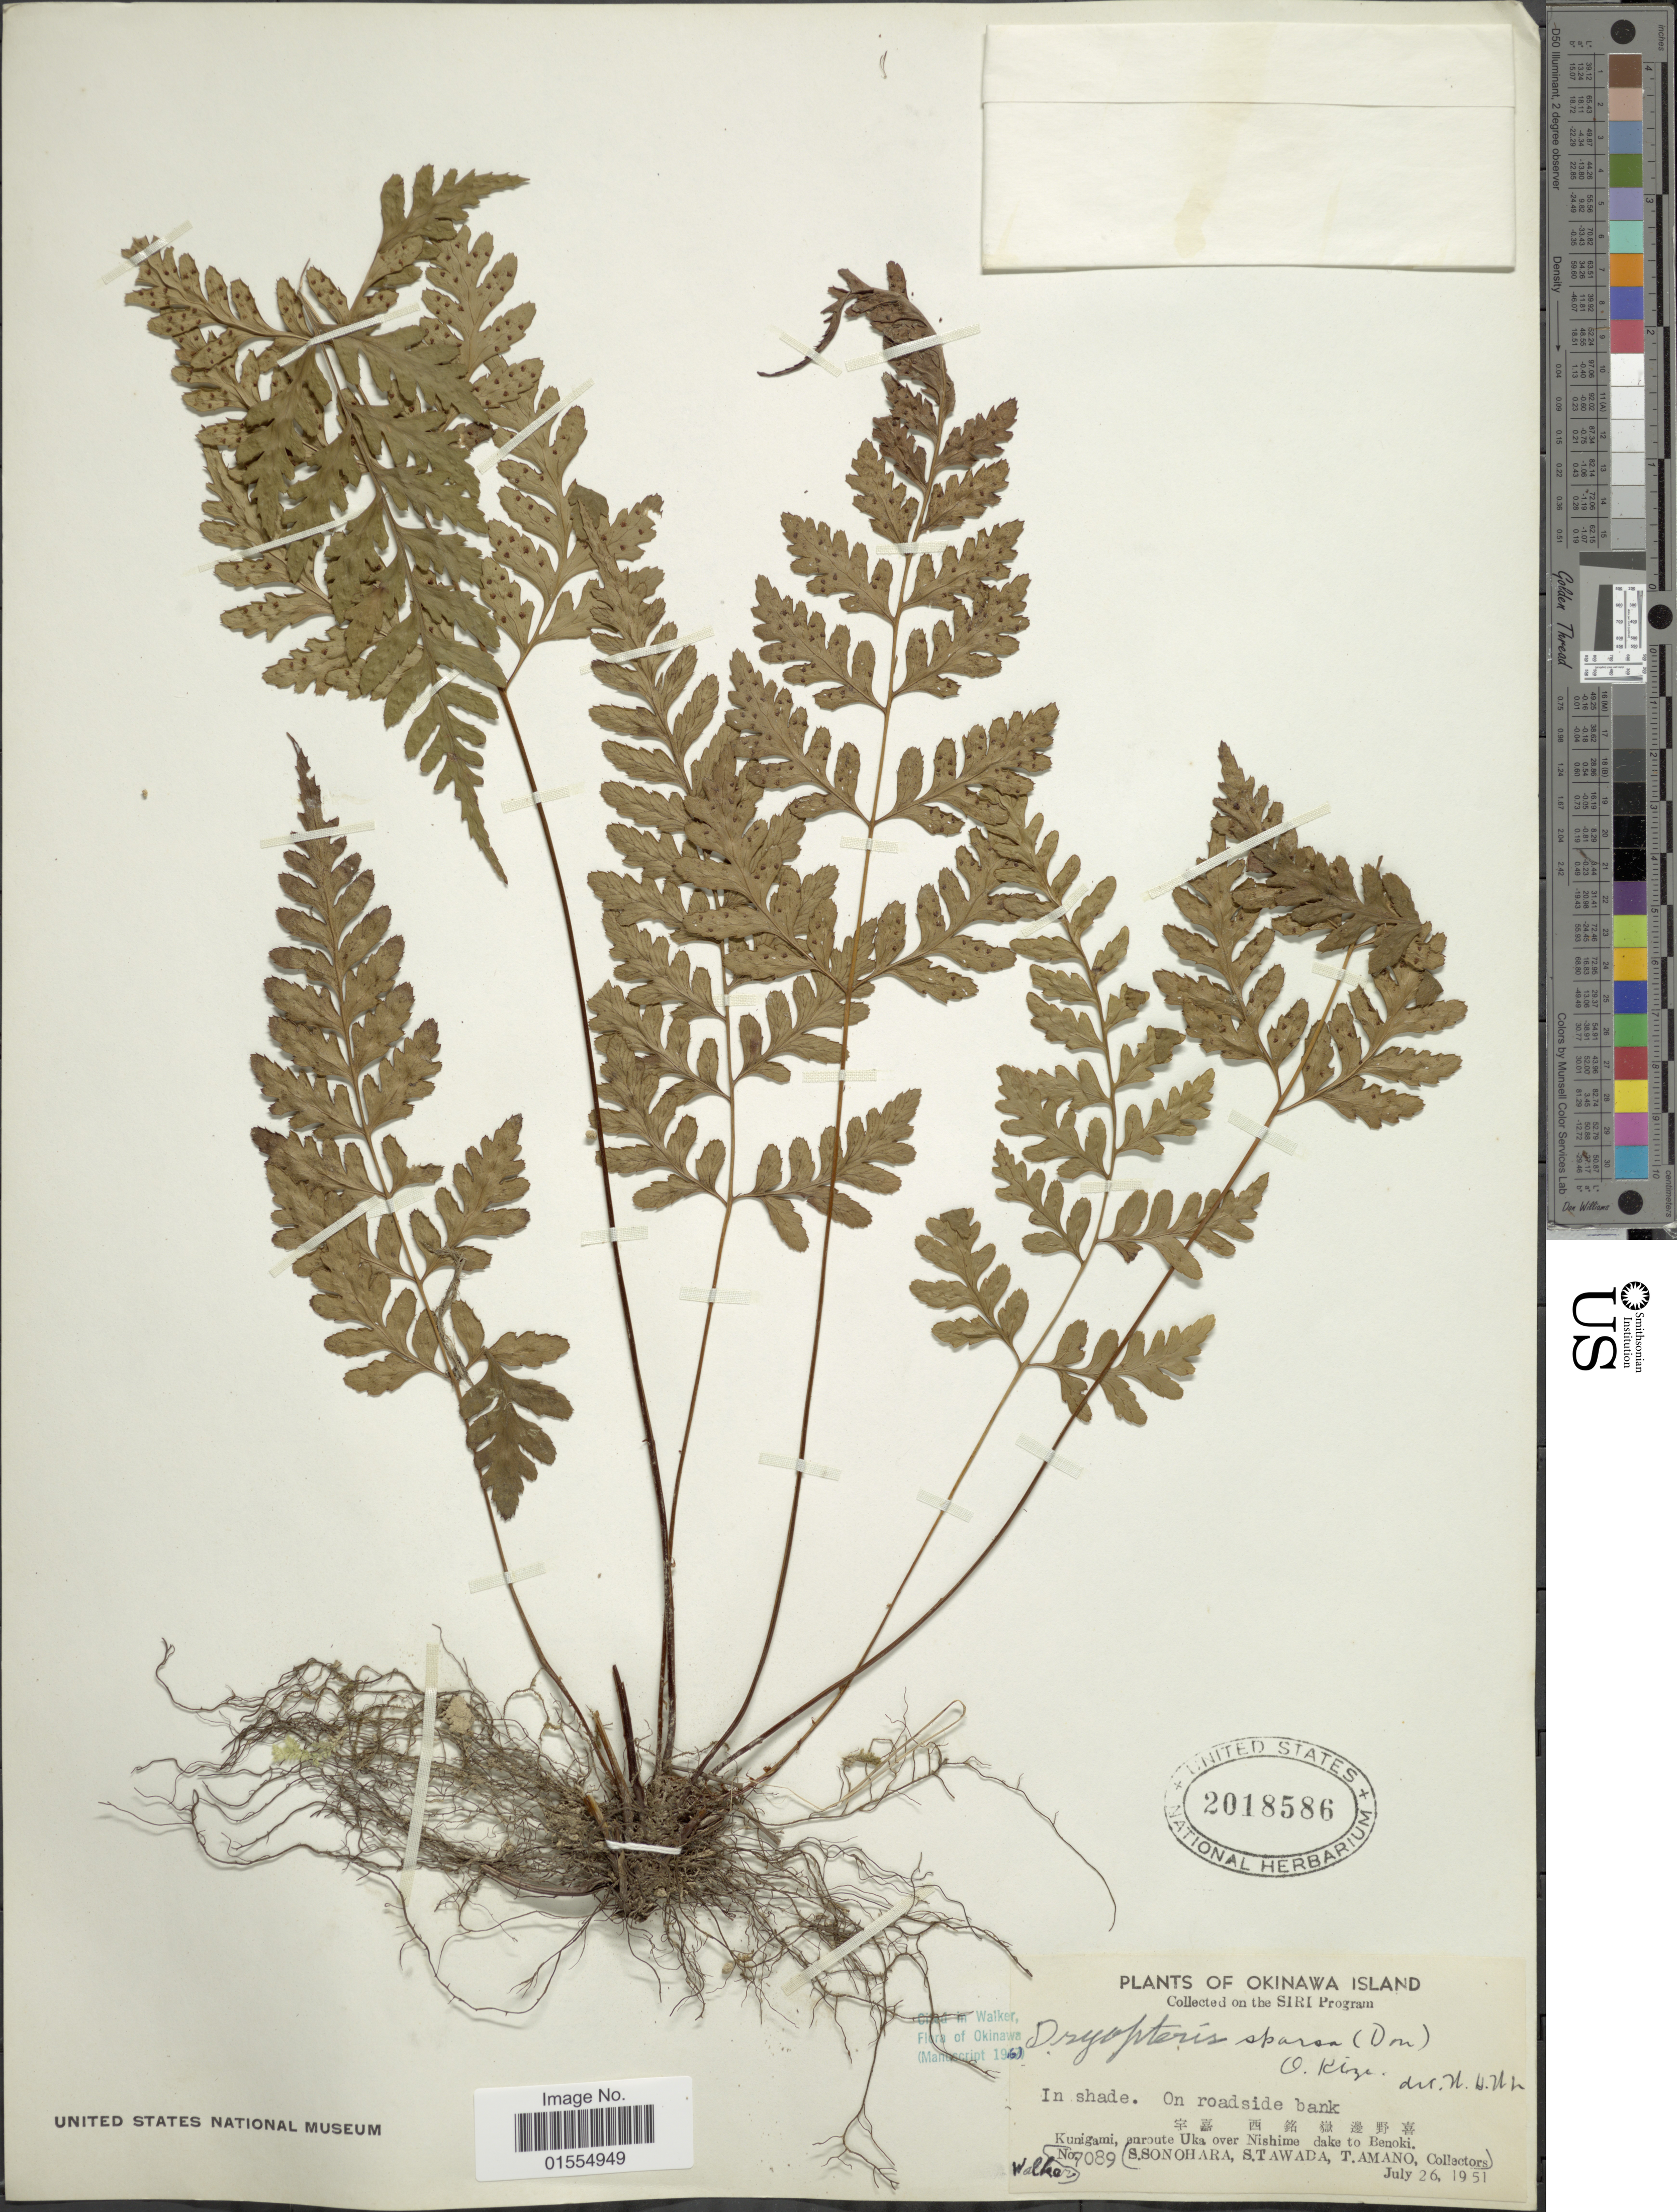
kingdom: Plantae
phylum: Tracheophyta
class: Polypodiopsida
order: Polypodiales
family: Dryopteridaceae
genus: Dryopteris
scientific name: Dryopteris sparsa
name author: (D. Don) Kuntze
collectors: S. Sonohara, S. Tawada & T. Amano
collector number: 7089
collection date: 1951-07-26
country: Japan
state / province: Okinawa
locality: Okinawa Island, Kunigami, enroute Uka over Nishime dake to Benoki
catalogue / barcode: US 2018586